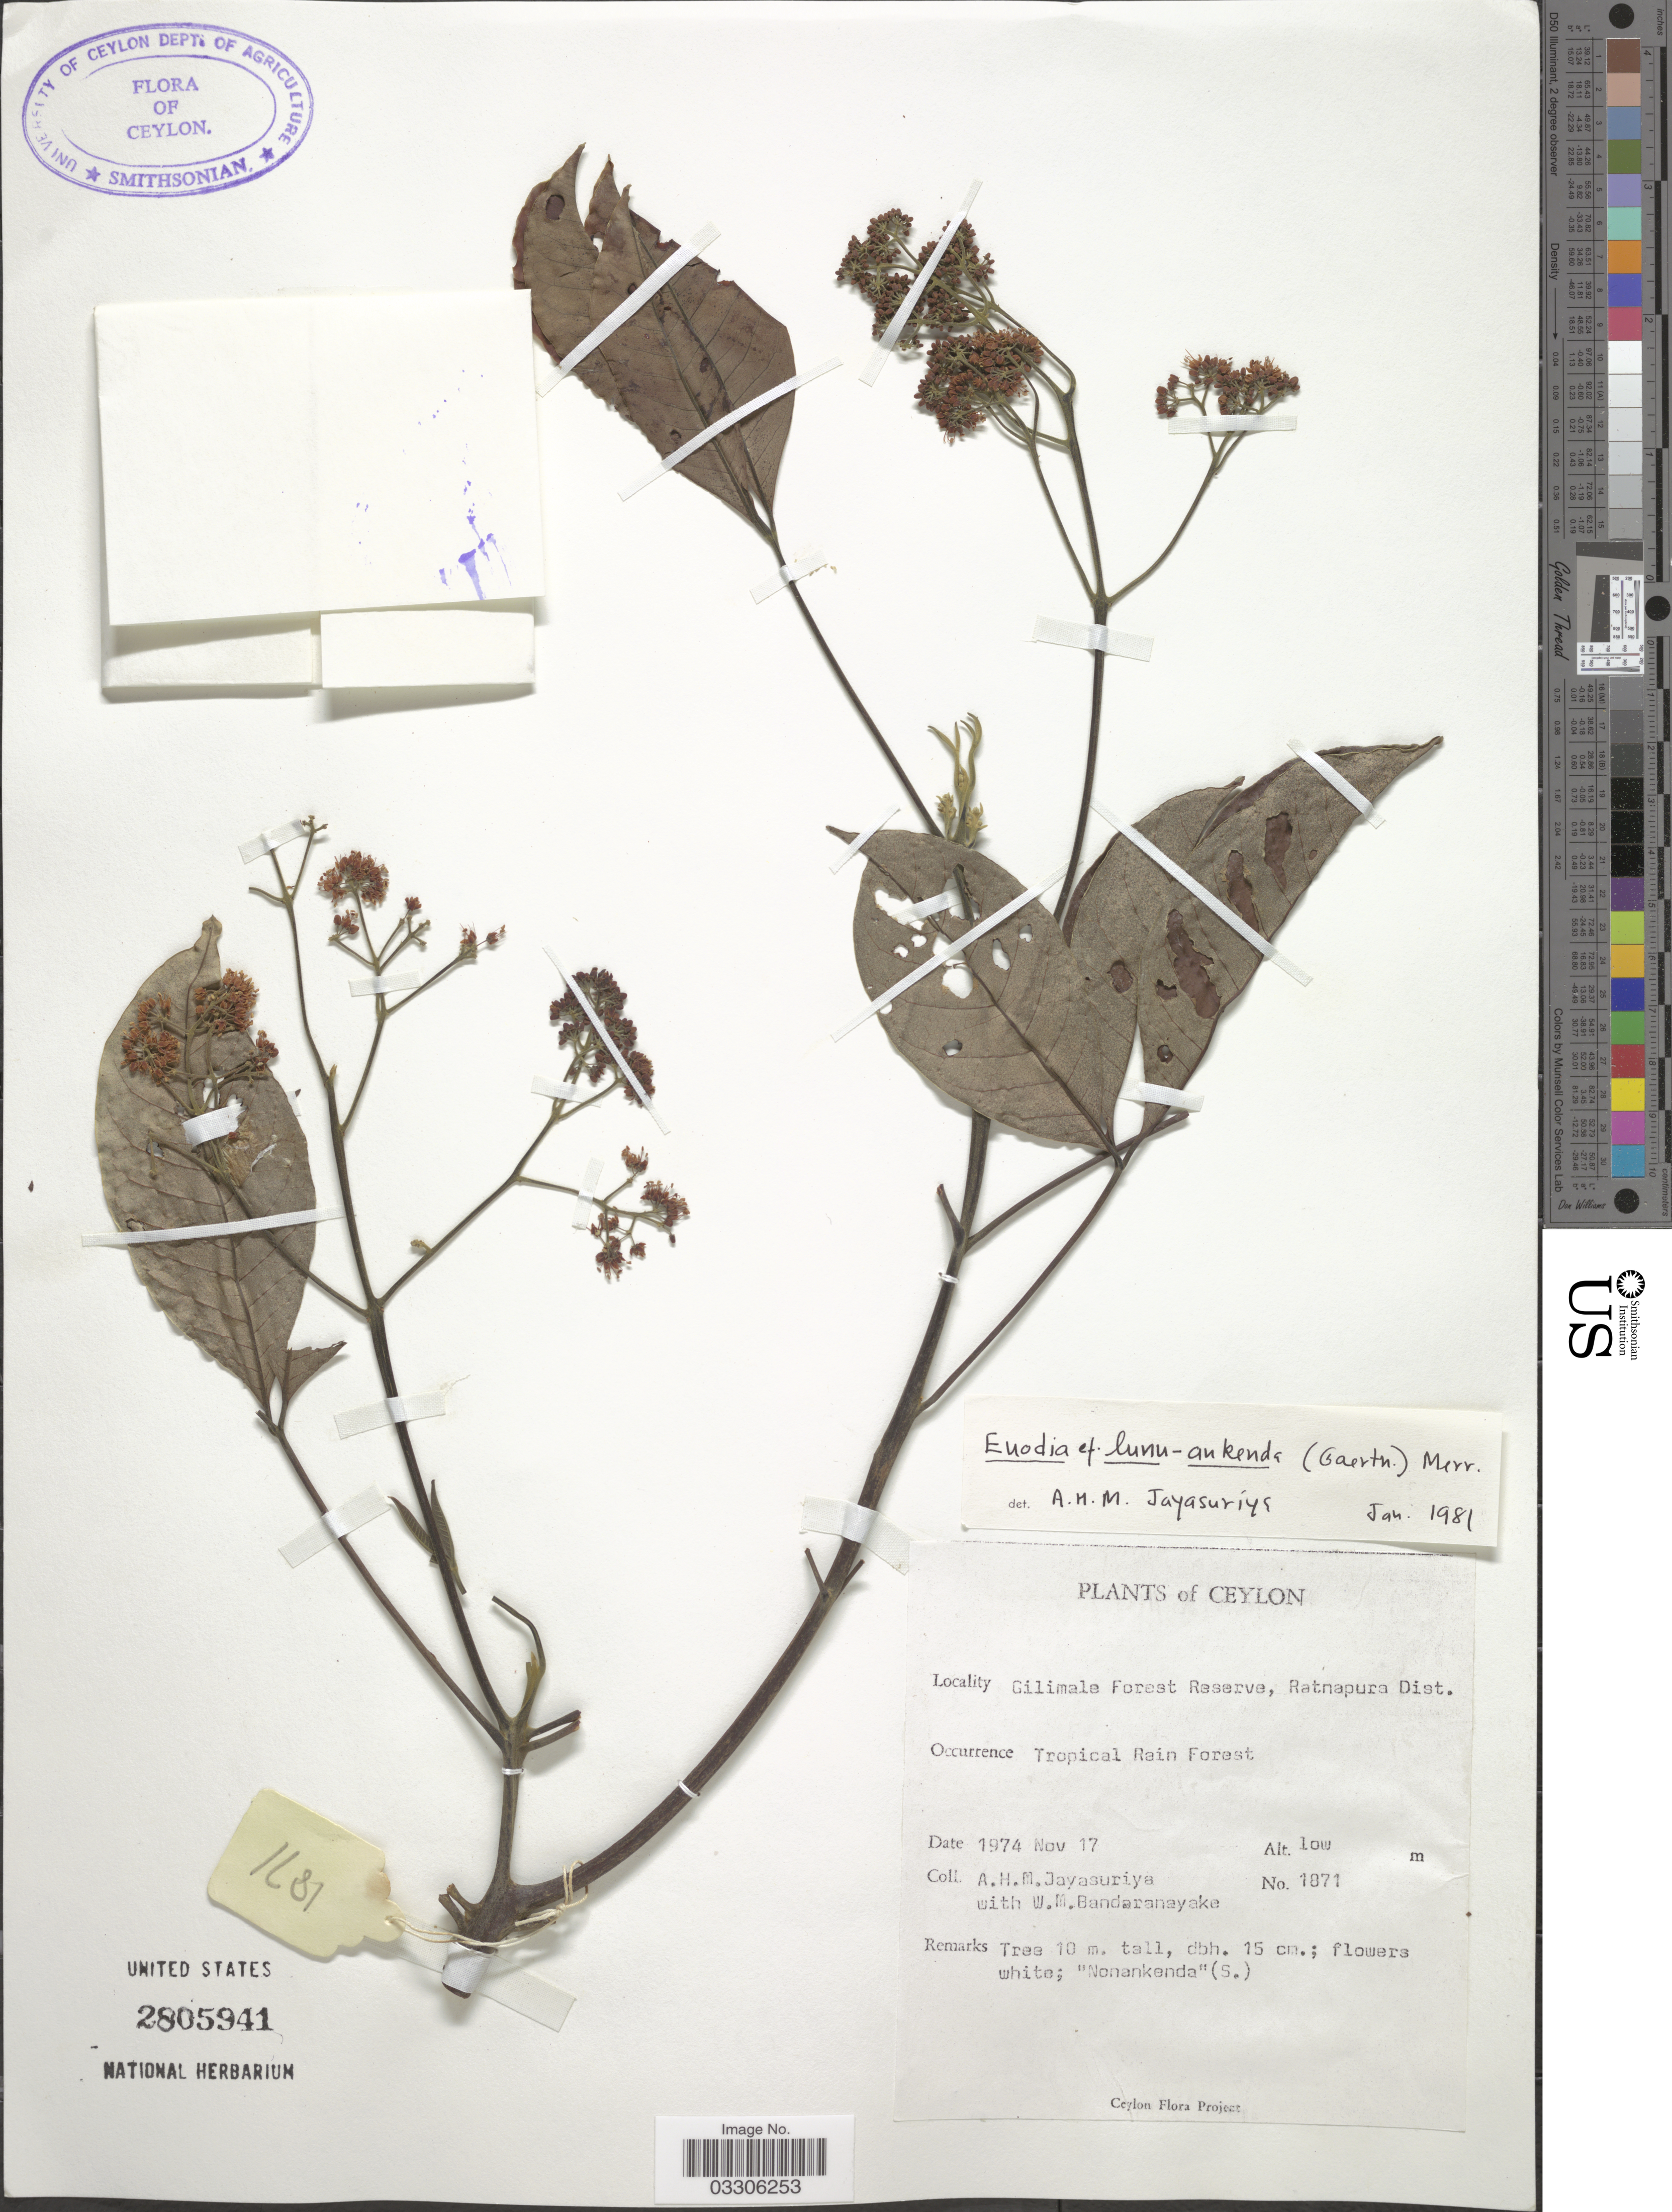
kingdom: Plantae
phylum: Tracheophyta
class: Magnoliopsida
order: Sapindales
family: Rutaceae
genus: Melicope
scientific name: Melicope lunu-ankenda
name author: (Gaertn.) T.G. Hartley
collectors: A. H. Jayasuriya & W. Bandaranayake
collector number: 1871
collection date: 1974-11-17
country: Sri Lanka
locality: Ceylon. Gilimale Forest Reserve, Ratnapura Dist.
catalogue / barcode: US 2805941